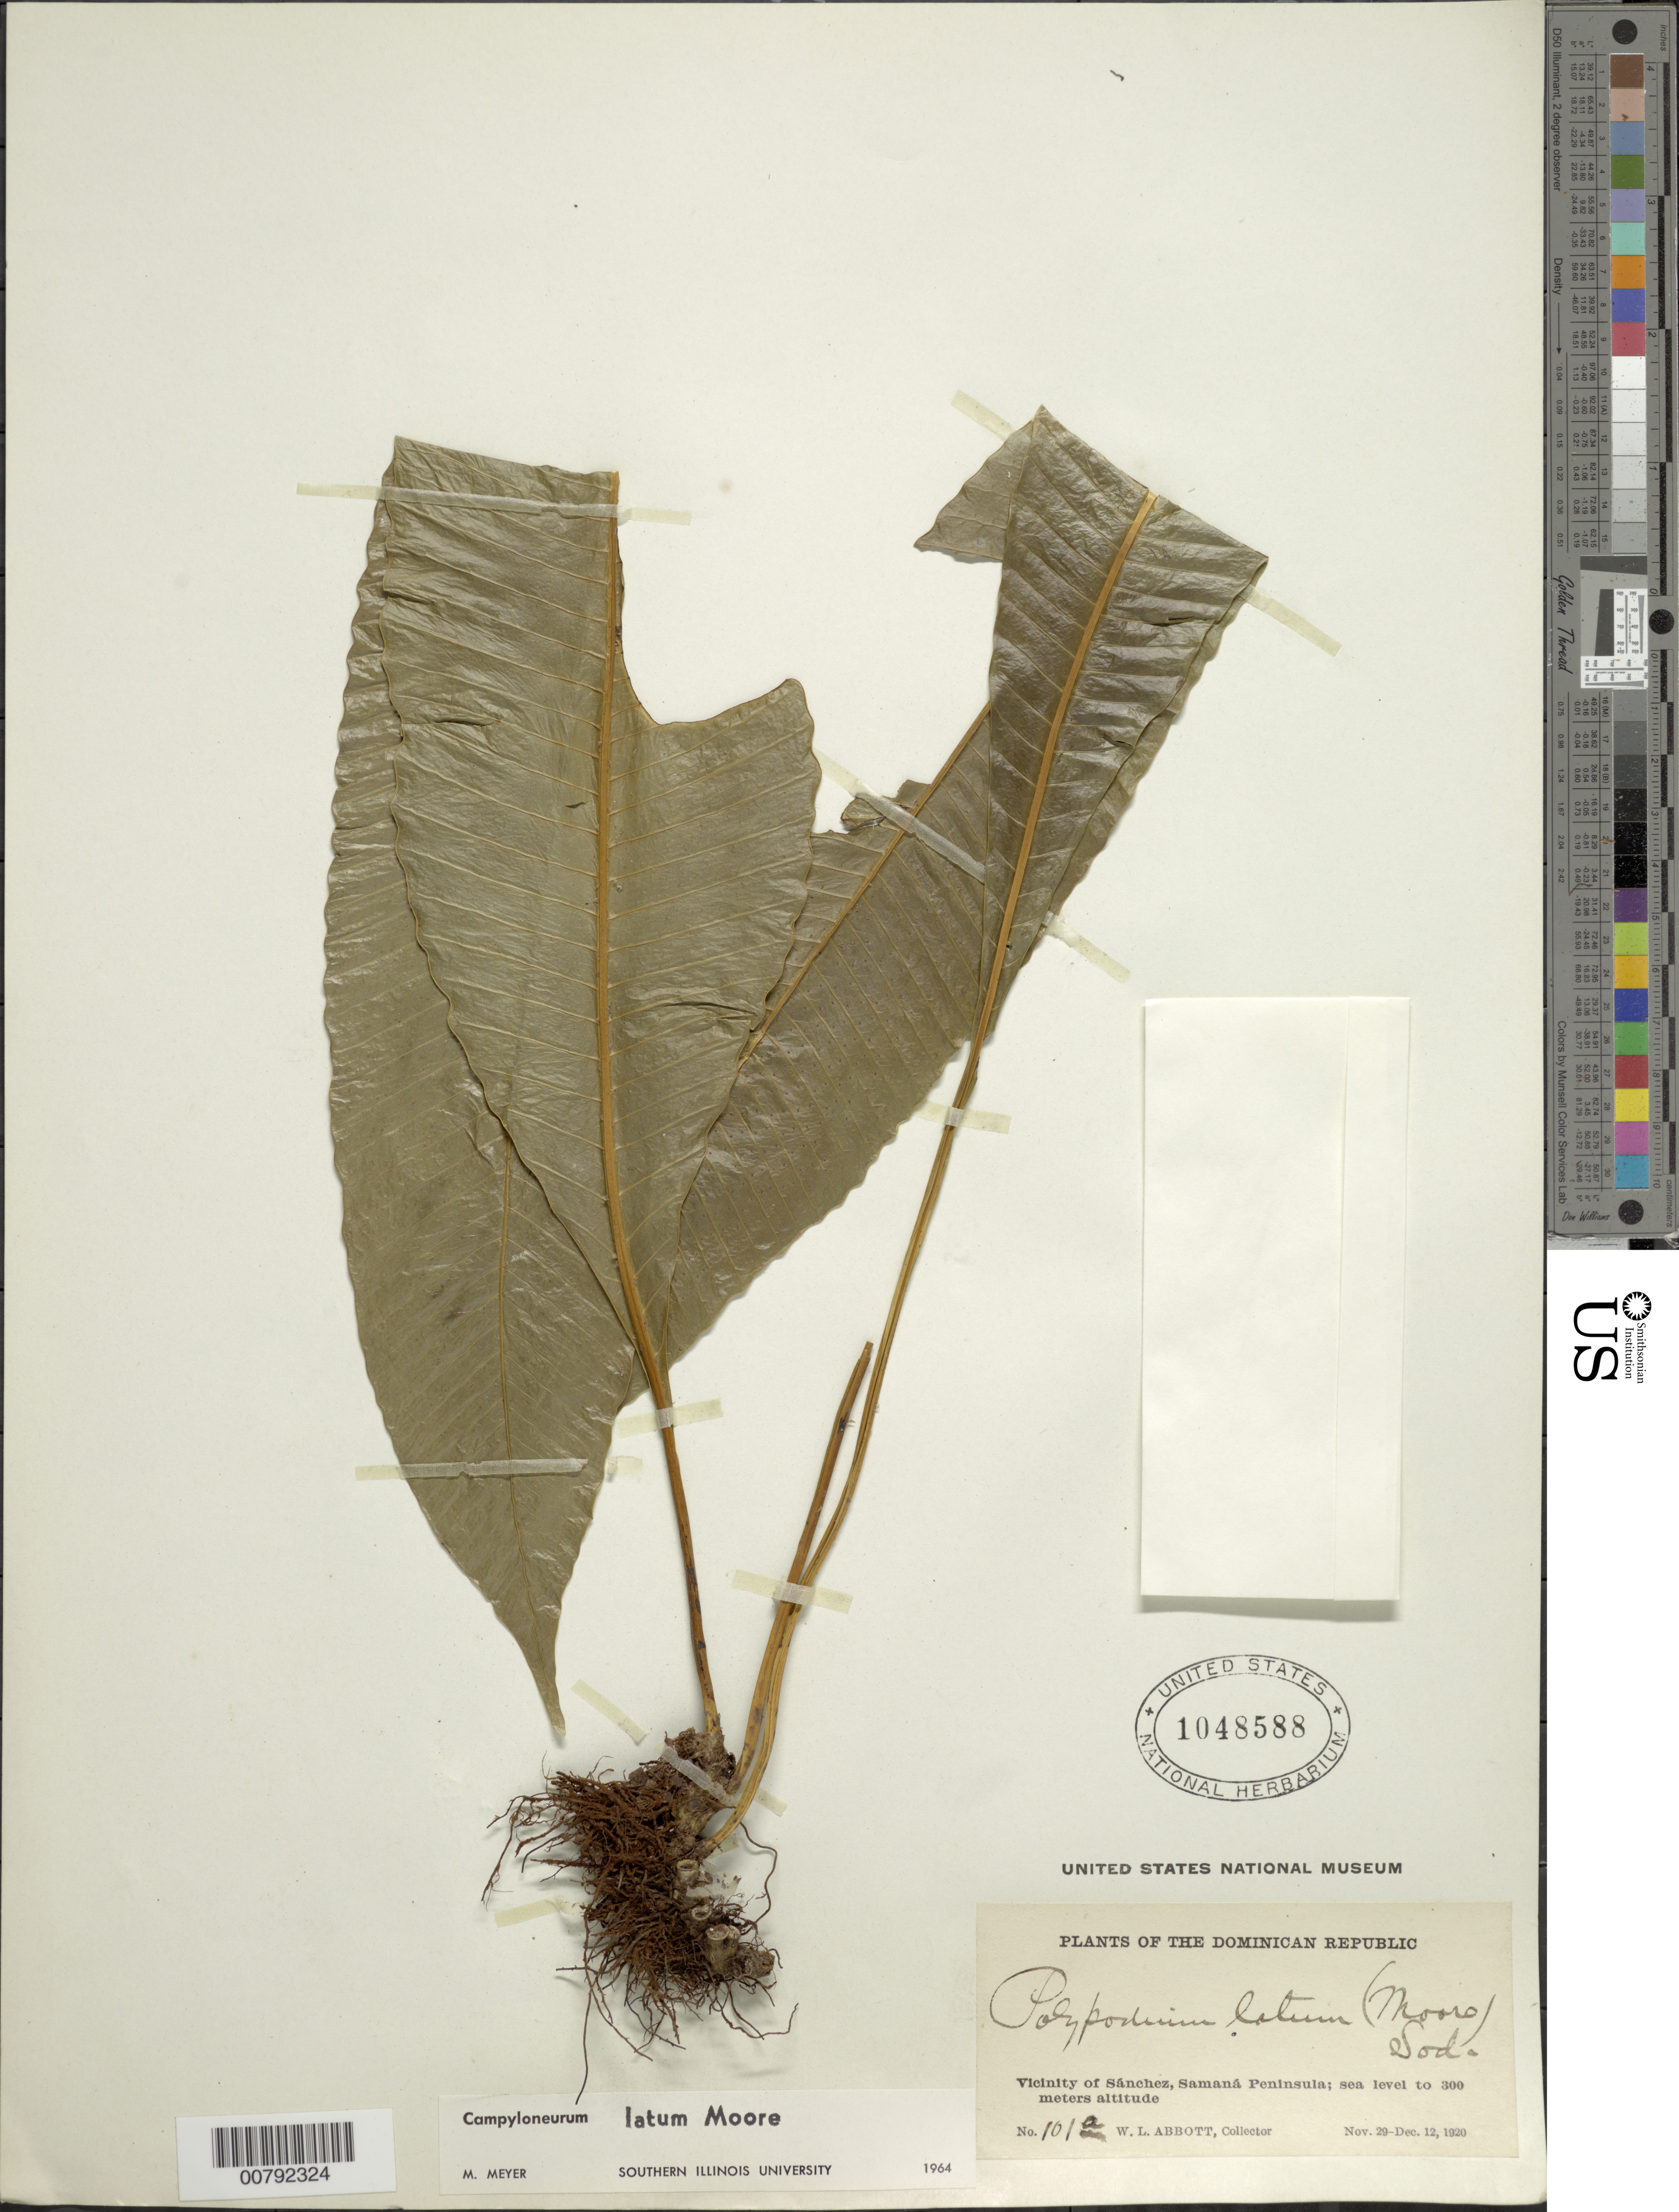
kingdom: Plantae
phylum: Tracheophyta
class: Polypodiopsida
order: Polypodiales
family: Polypodiaceae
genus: Campyloneurum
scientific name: Campyloneurum latum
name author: T. Moore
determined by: Meyer, M.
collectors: W. L. Abbott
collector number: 101a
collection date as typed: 29 Dec 1920 12 Dec 1920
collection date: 1920-12-12/1920-12-29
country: Dominican Republic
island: Hispaniola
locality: Sánchez vicinity, Samaná Peninsula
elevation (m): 0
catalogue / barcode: US 1048588